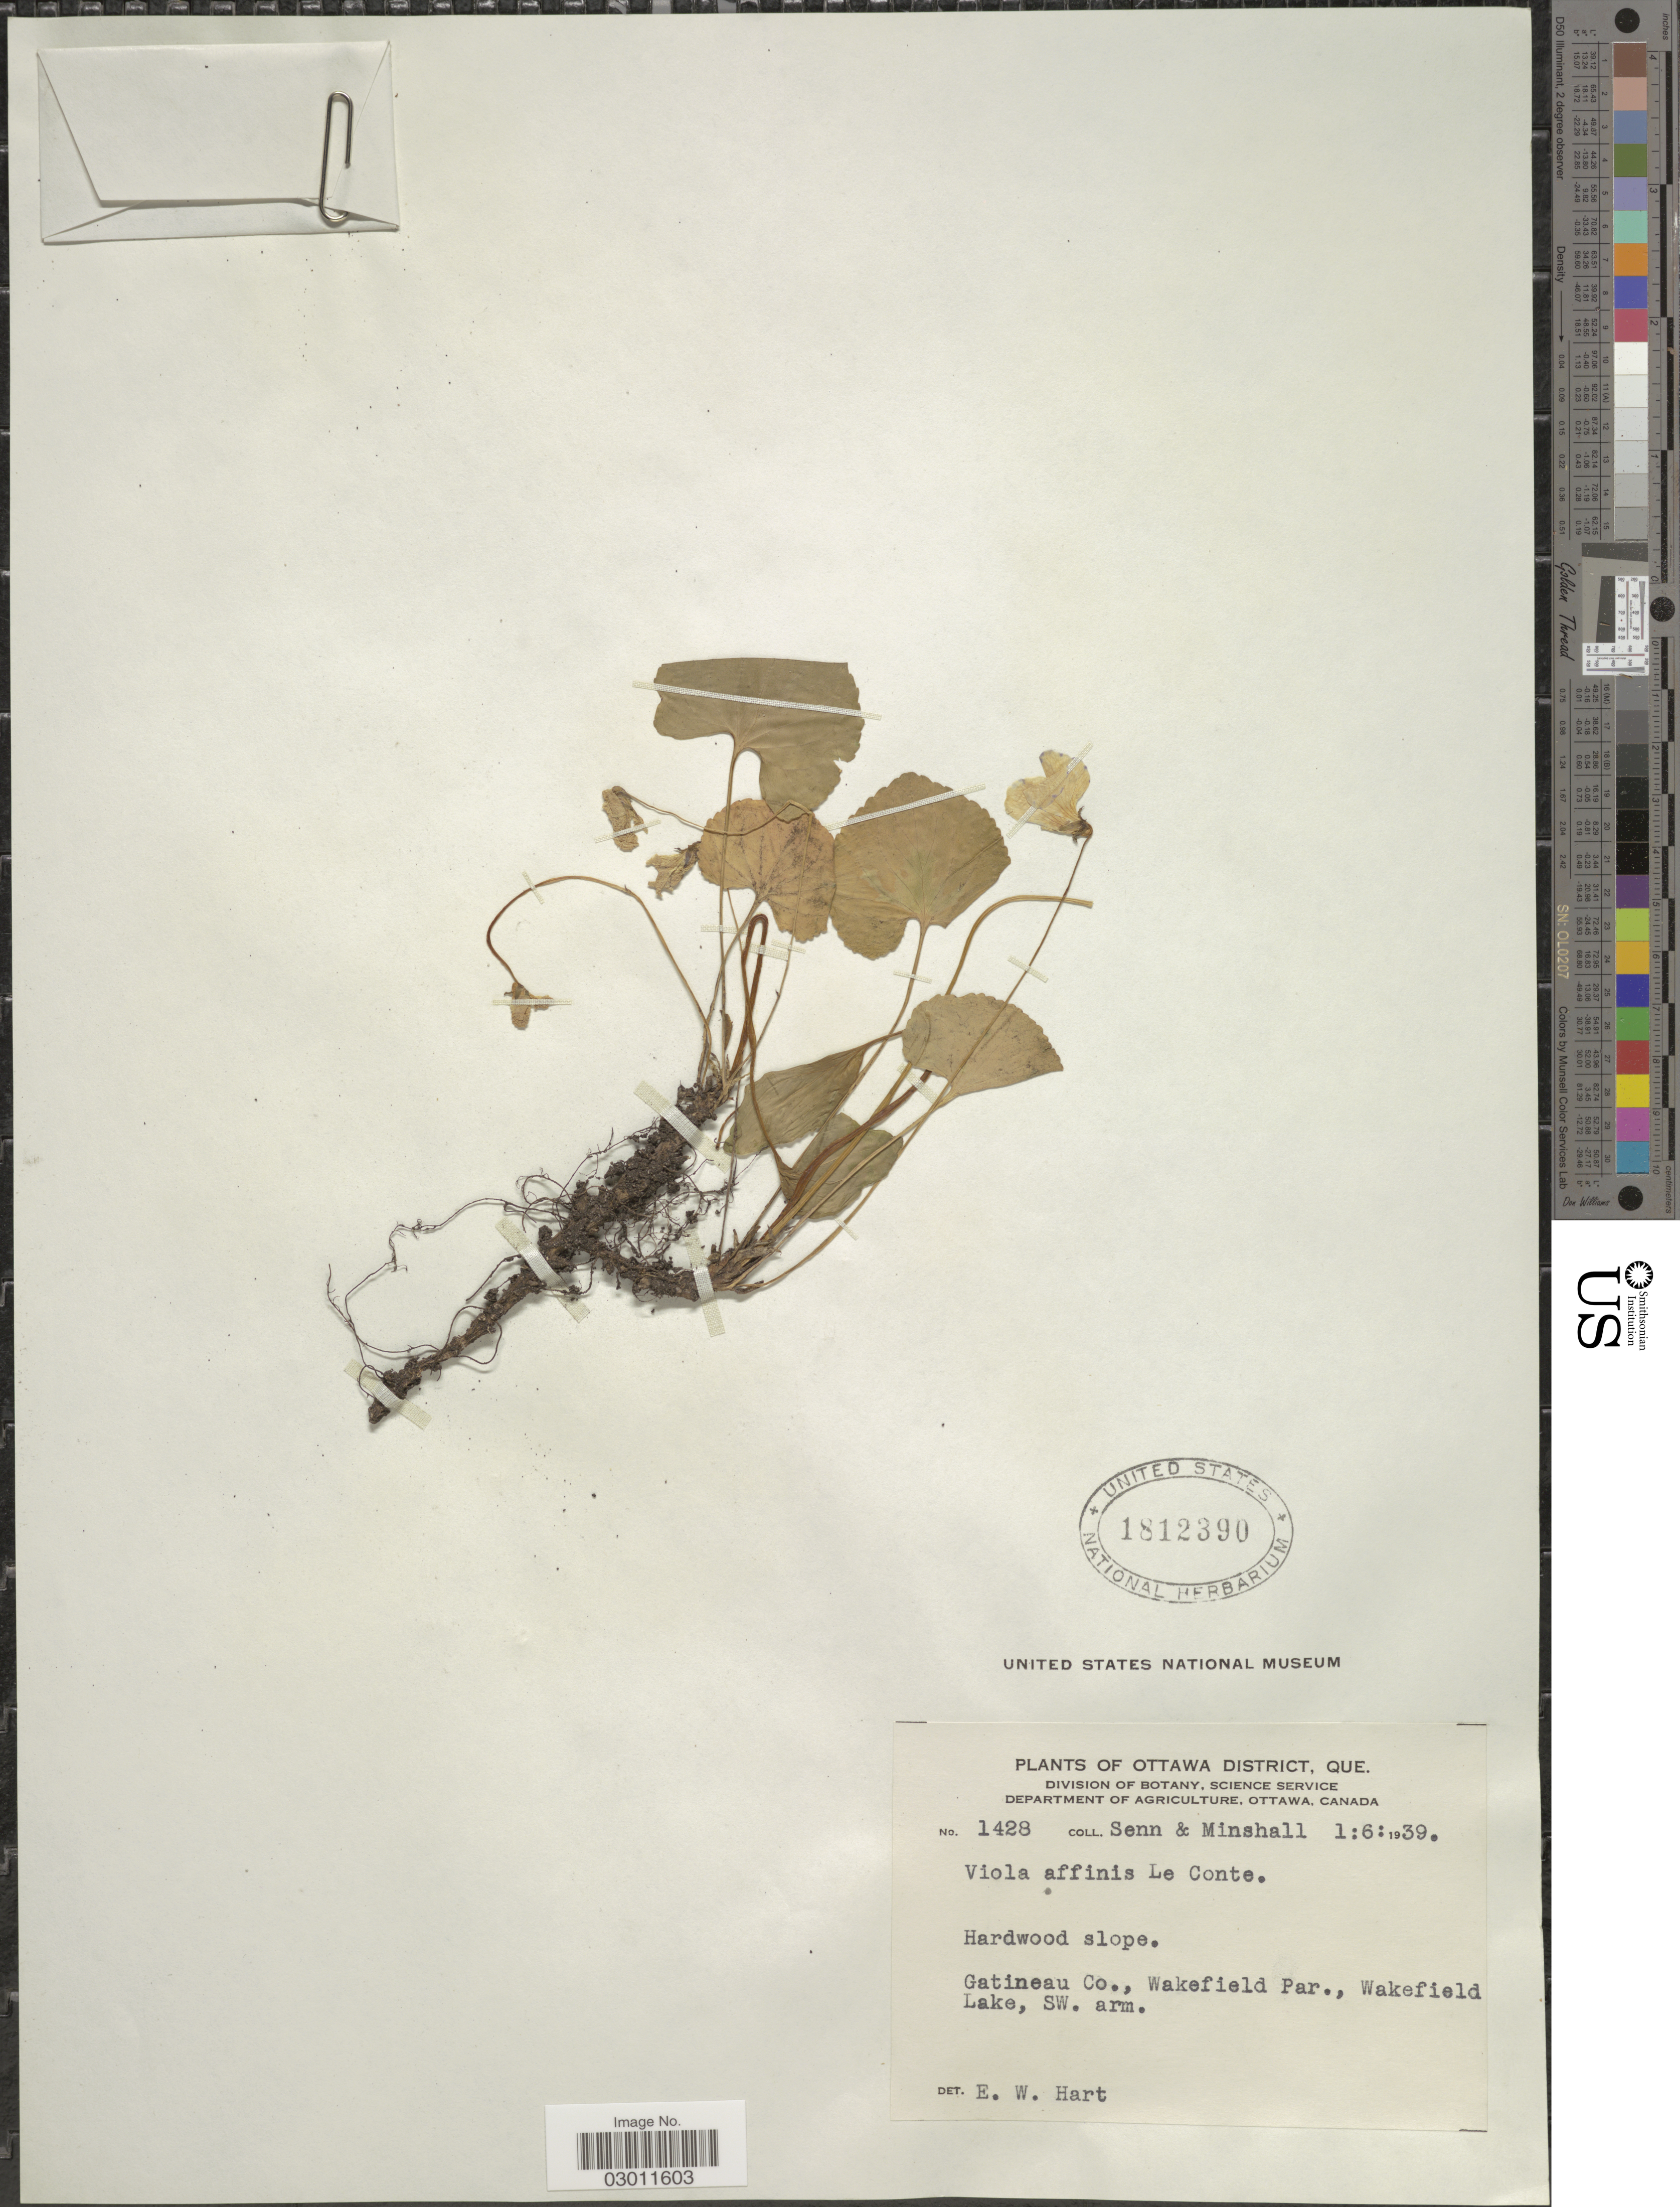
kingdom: Plantae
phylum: Tracheophyta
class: Magnoliopsida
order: Malpighiales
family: Violaceae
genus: Viola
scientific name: Viola affinis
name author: LeConte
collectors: Senn & Minshall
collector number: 1428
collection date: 1939-01-06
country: Canada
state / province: Quebec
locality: Ottawa District, Gatineau Co., Wakefield Par., Wakefield Lake, SW. arm.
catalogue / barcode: US 1812390